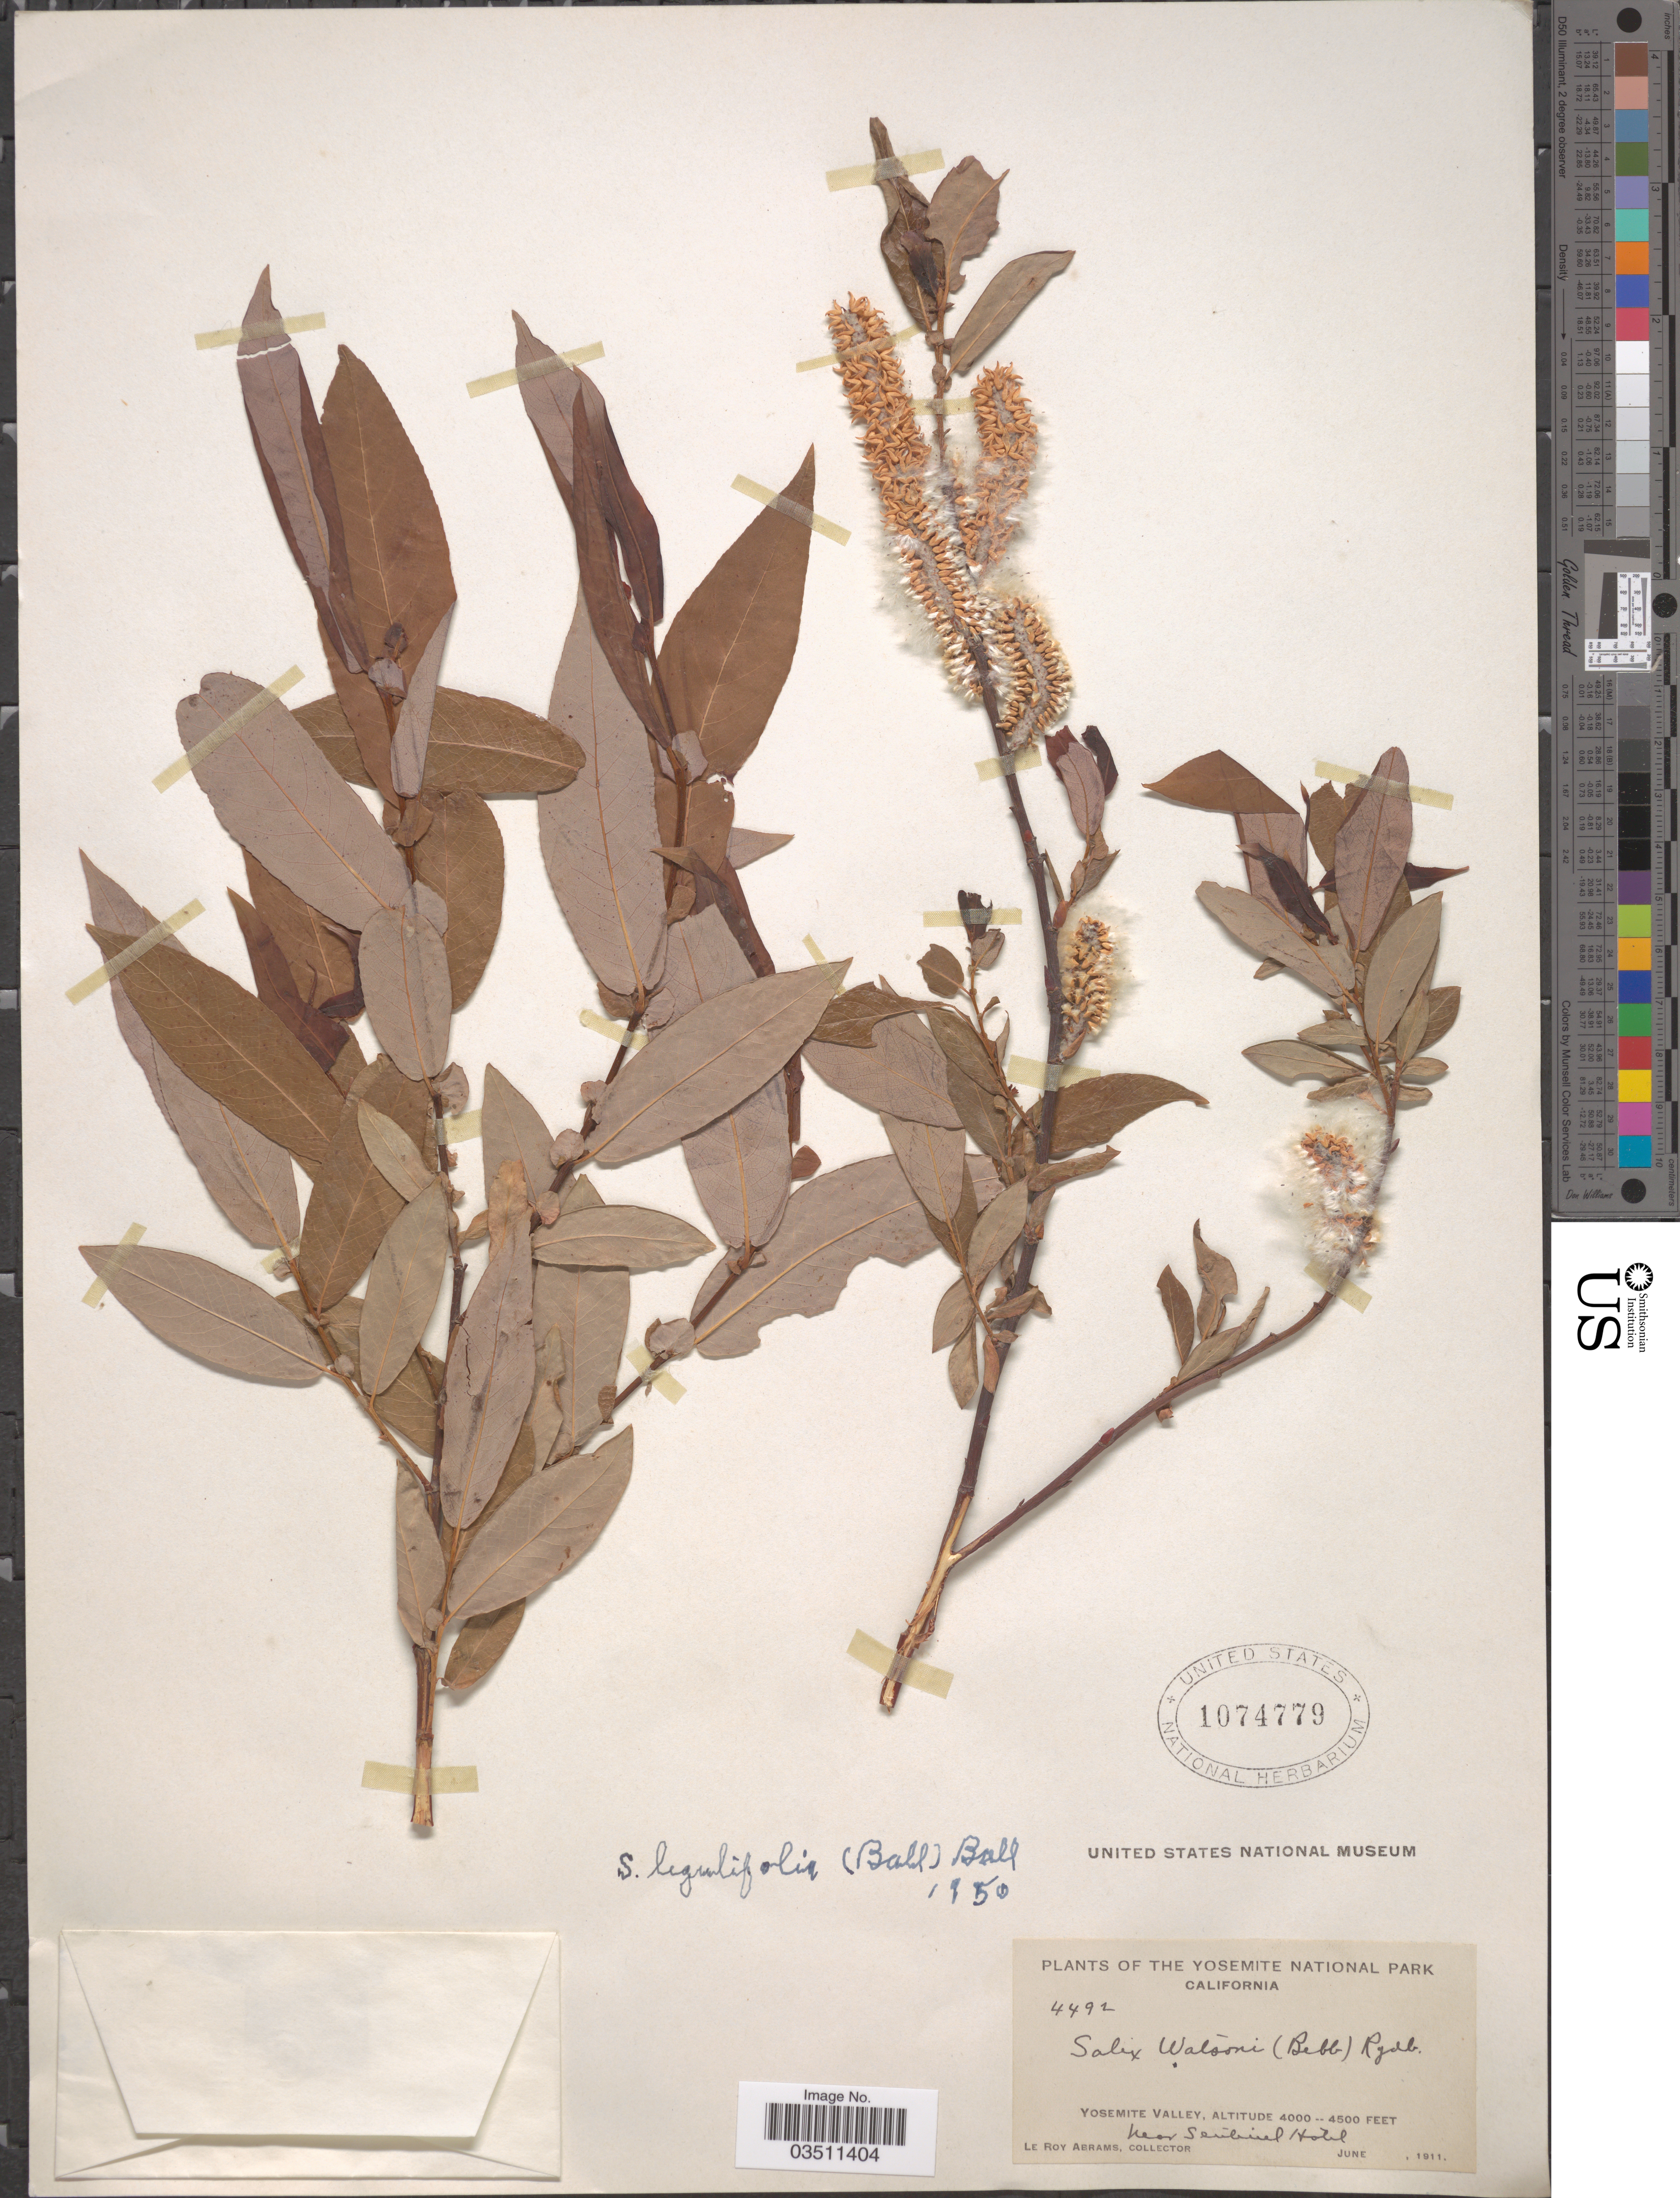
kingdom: Plantae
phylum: Tracheophyta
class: Magnoliopsida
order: Malpighiales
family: Salicaceae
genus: Salix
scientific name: Salix ligulifolia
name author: (C.R. Ball) C.R. Ball ex C.K. Schneid.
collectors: L. Abrams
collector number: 4492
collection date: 1911-06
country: United States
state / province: California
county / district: Mariposa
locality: The Yosemite National Park, Yosemite Valley, near Sentinel Hotel.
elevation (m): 1219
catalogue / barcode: US 1074779